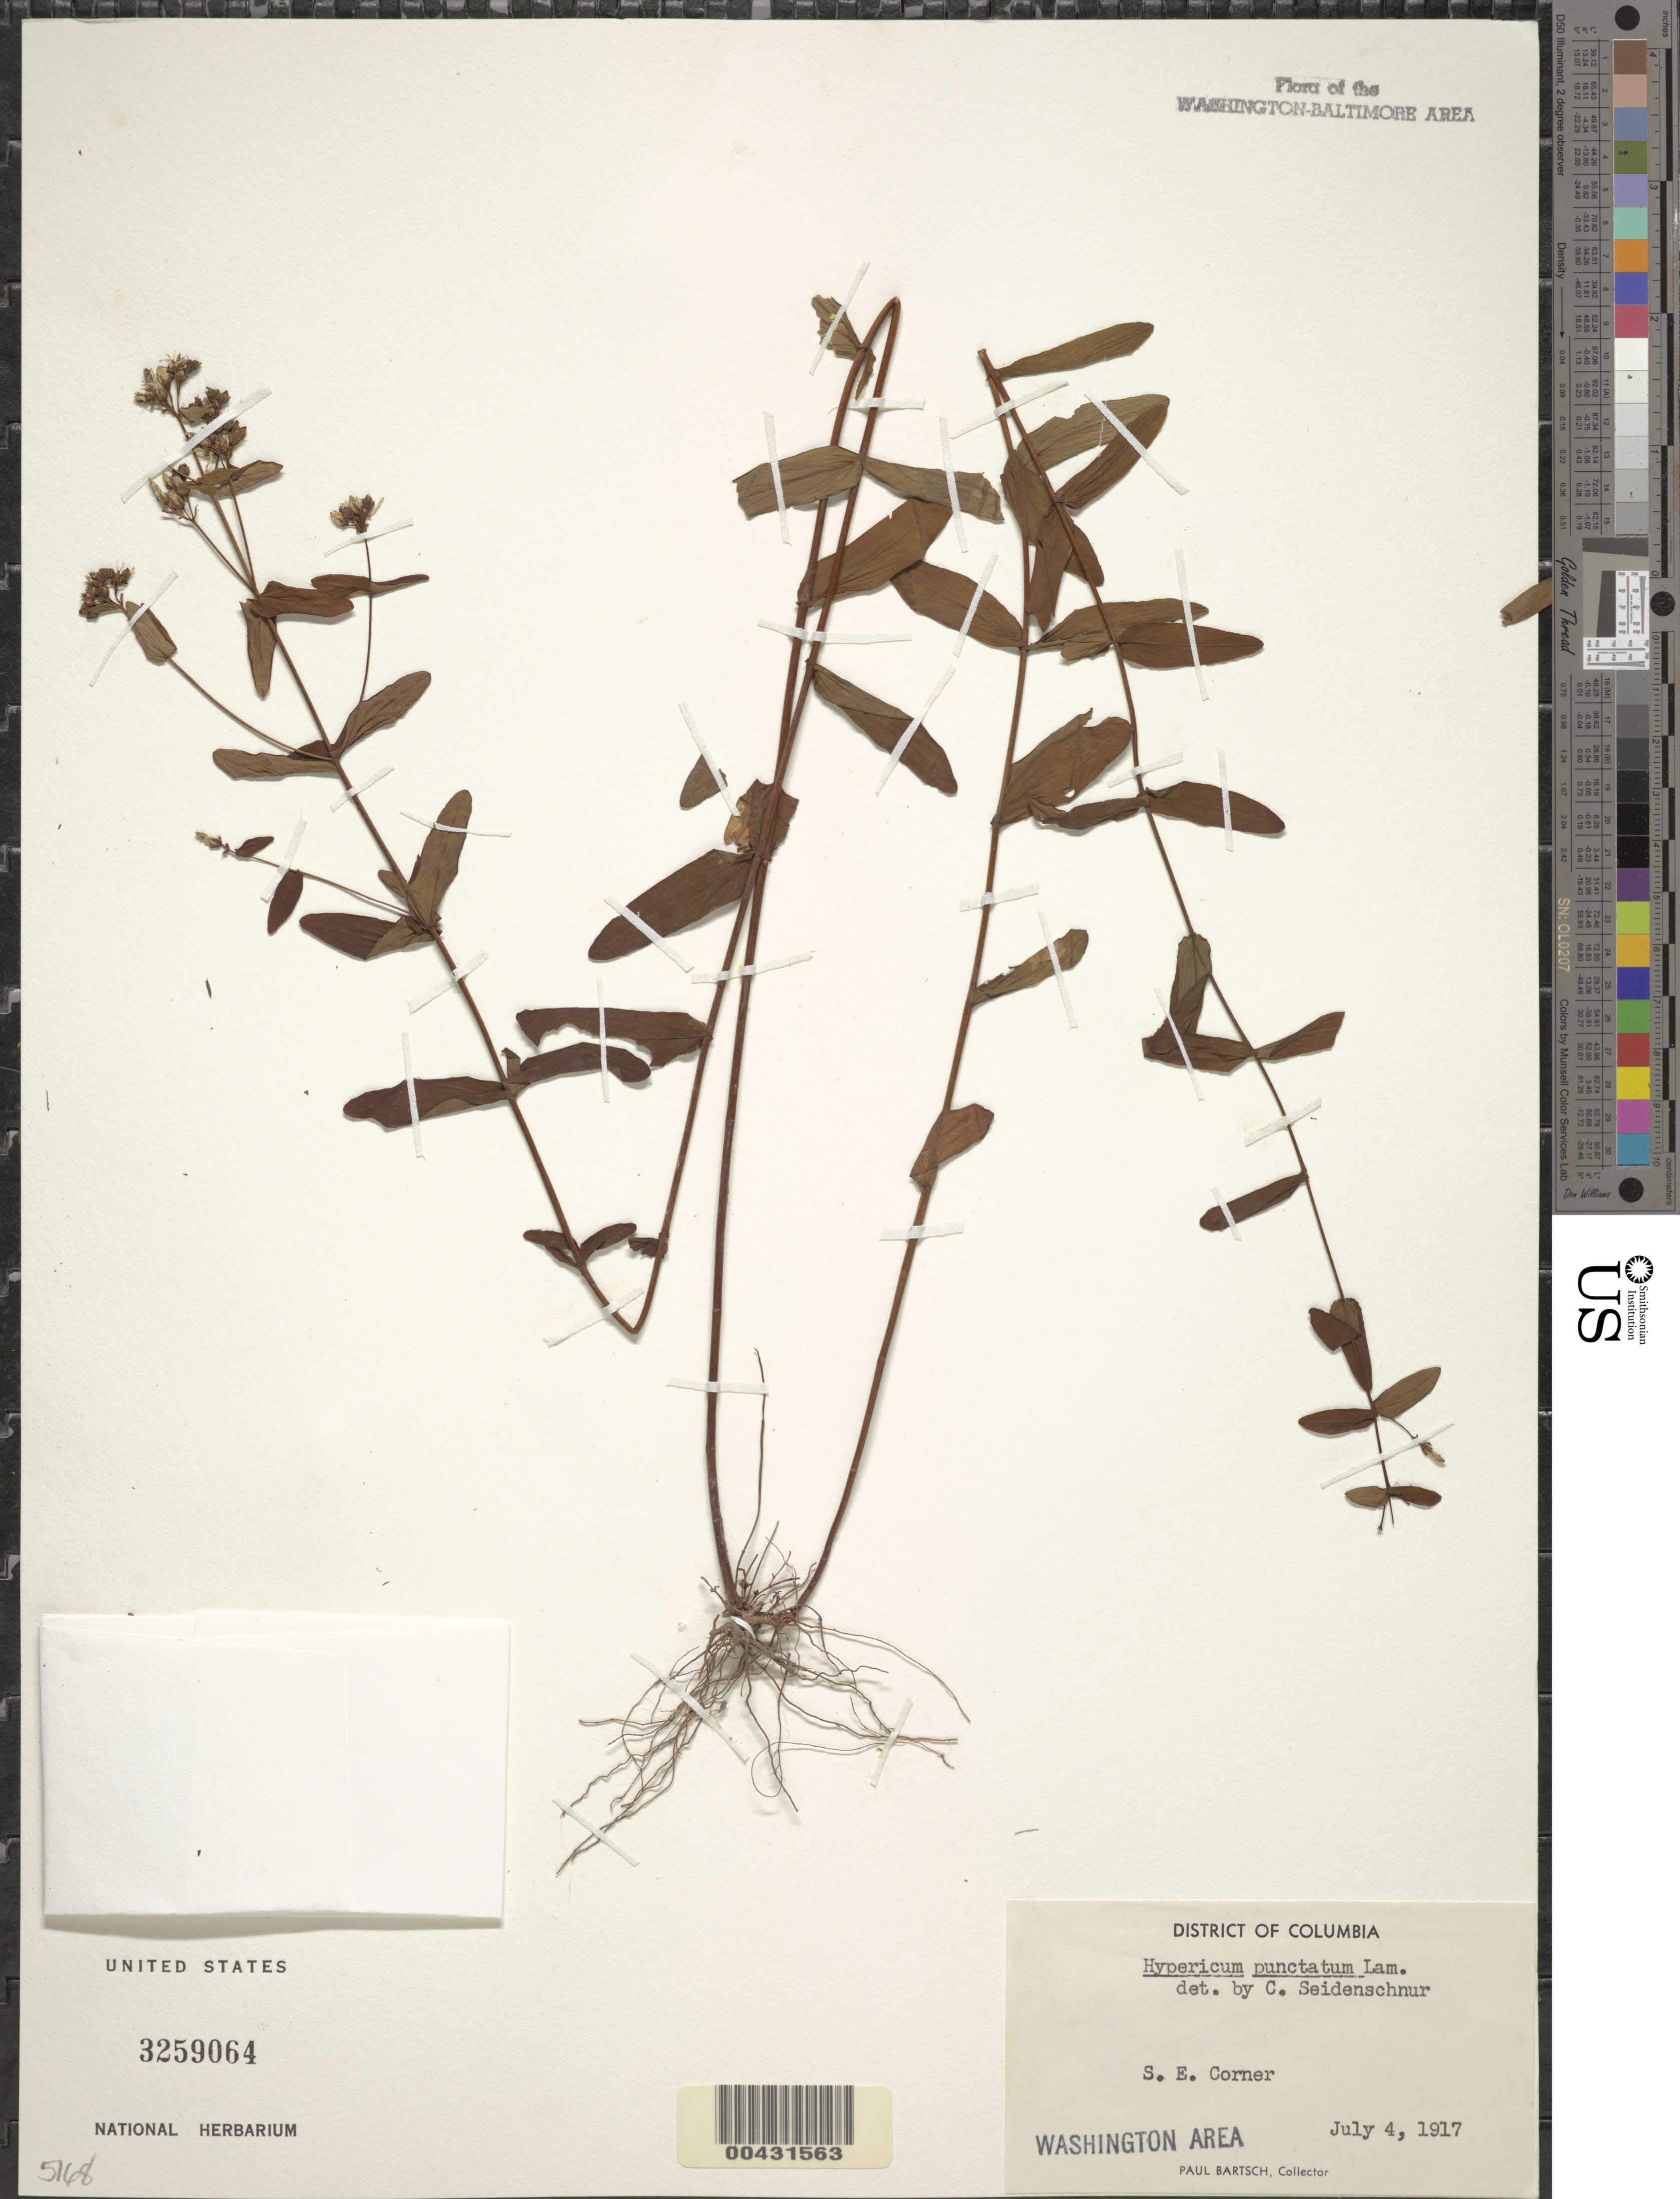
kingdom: Plantae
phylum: Tracheophyta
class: Magnoliopsida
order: Malpighiales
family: Hypericaceae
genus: Hypericum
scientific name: Hypericum punctatum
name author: Lam.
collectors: P. Bartsch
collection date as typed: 22 Apr 1900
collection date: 1900-04-22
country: United States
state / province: District of Columbia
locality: SE corner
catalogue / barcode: US 3259064